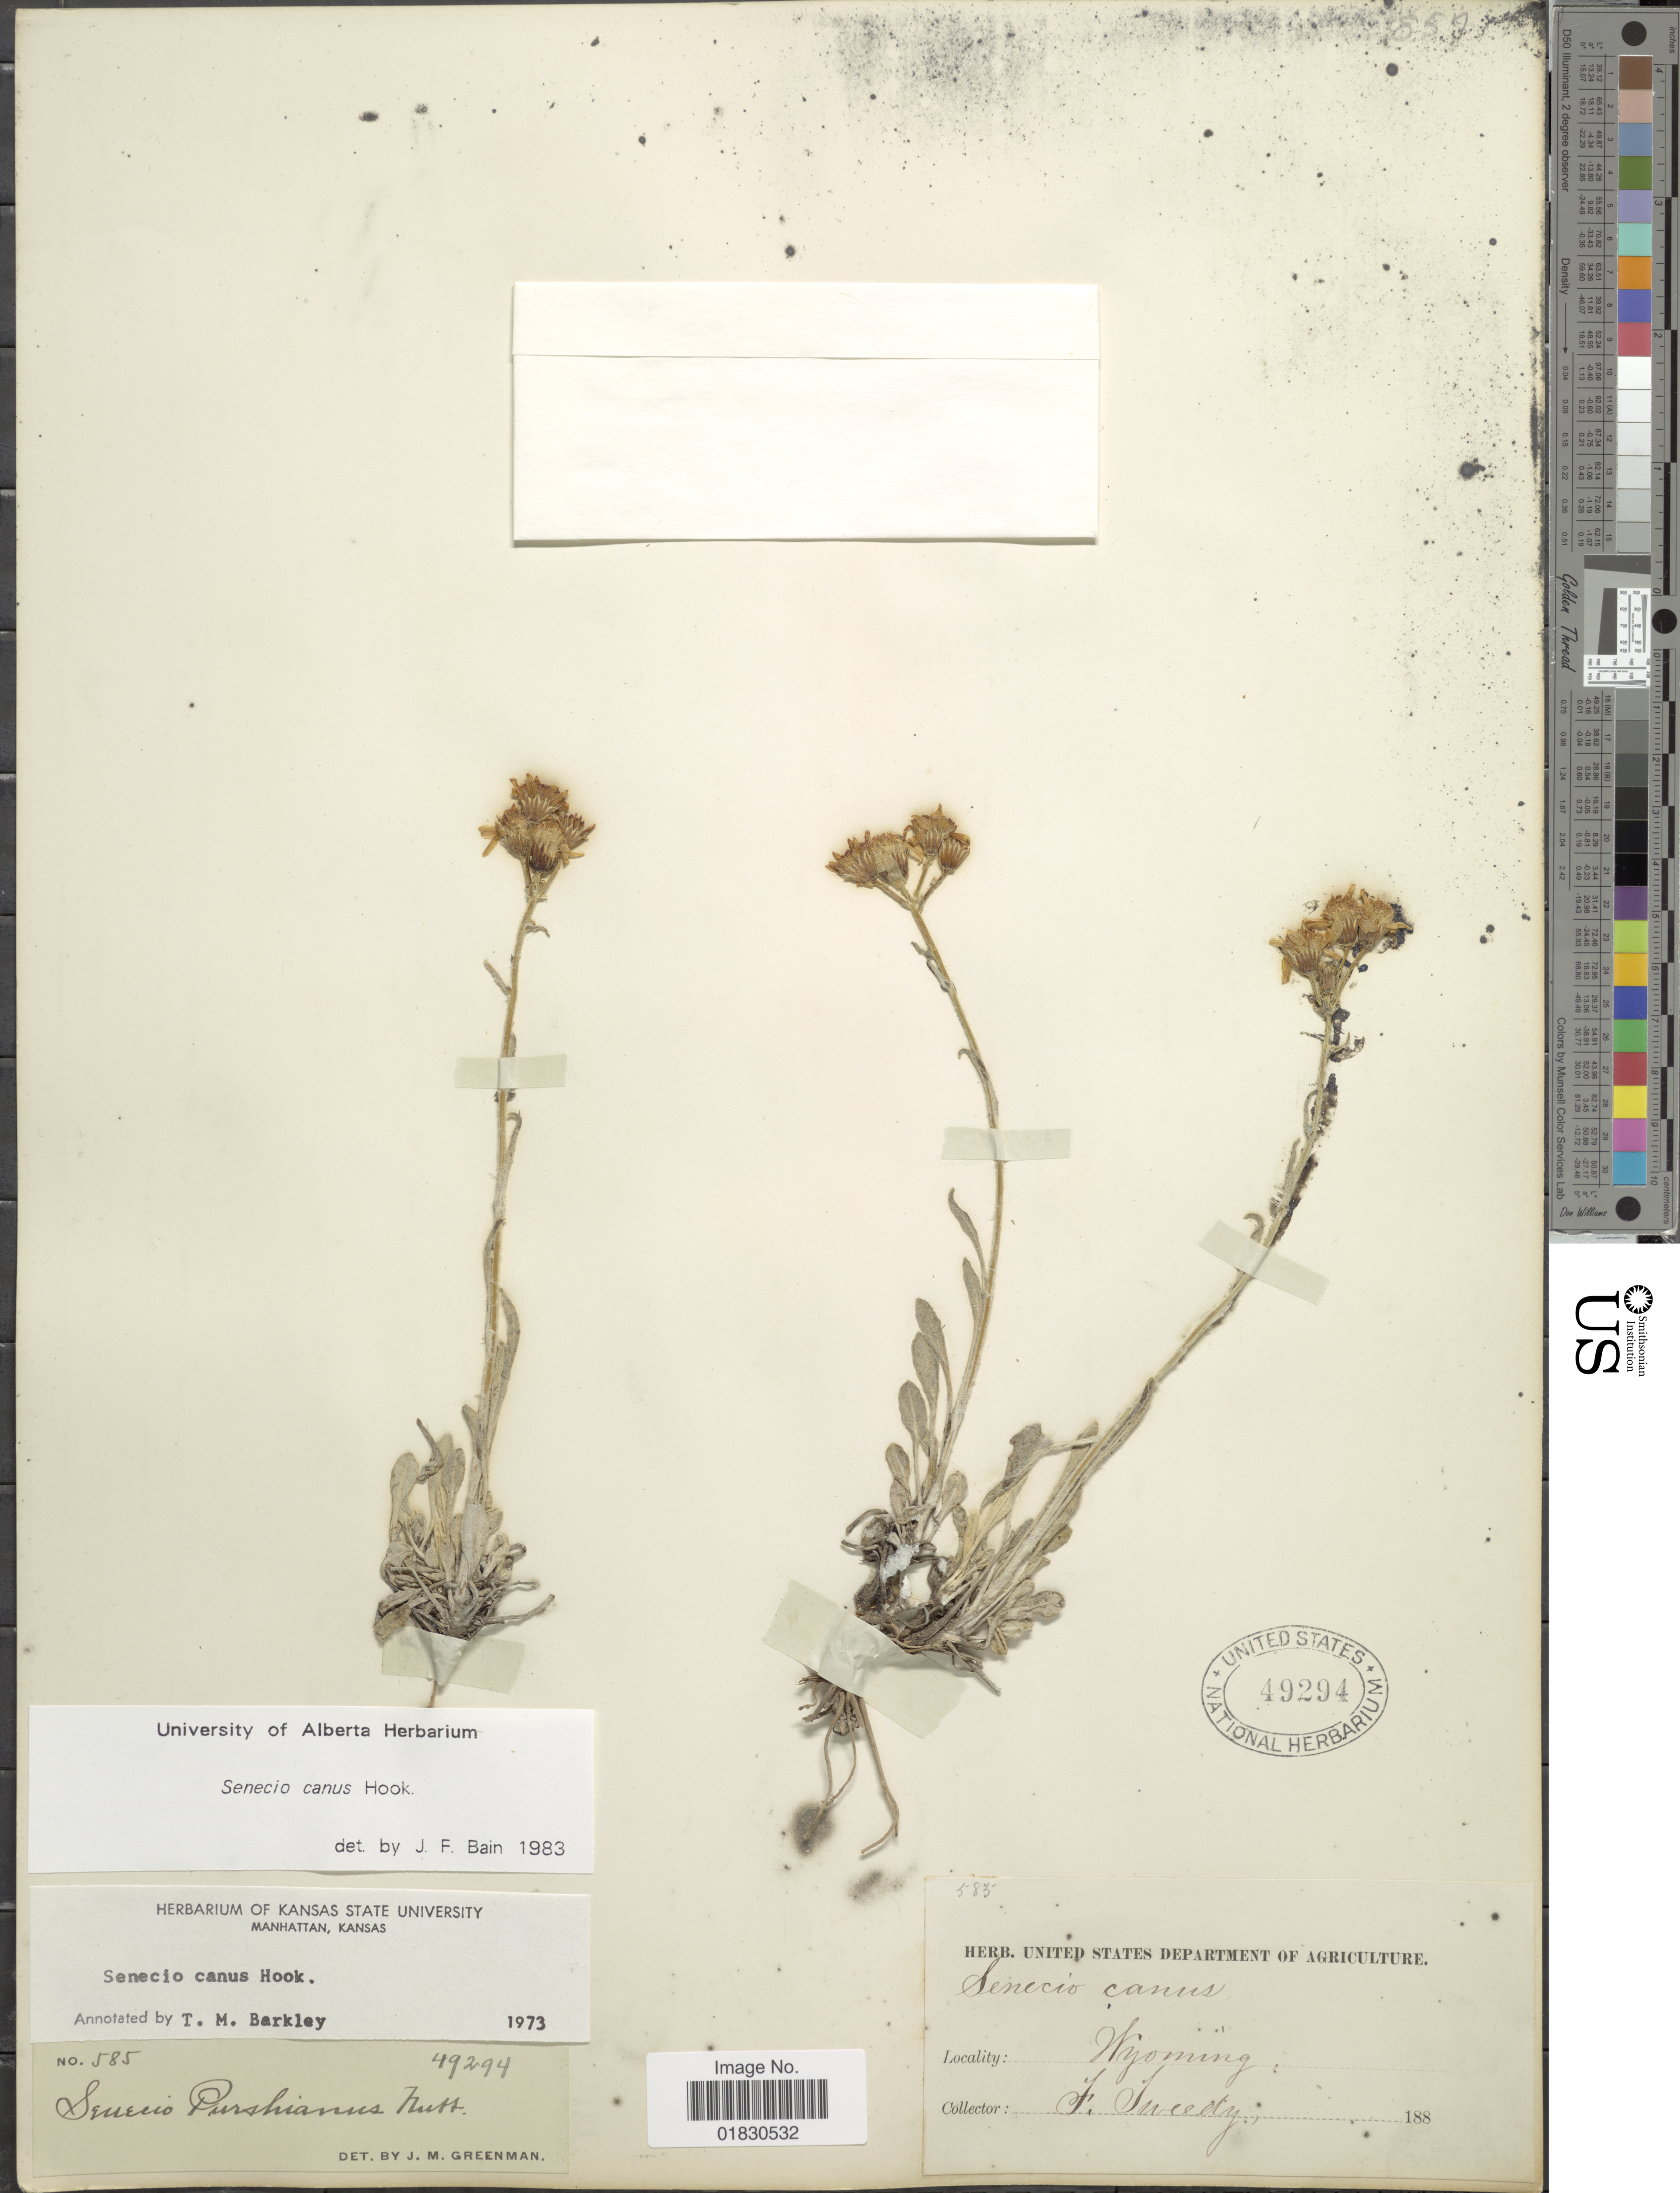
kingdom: Plantae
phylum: Tracheophyta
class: Magnoliopsida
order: Asterales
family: Asteraceae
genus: Packera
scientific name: Packera cana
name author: (Hook.) W.A. Weber & Á. Löve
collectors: F. Tweedy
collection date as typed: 188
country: United States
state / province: Wyoming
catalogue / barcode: US 49294